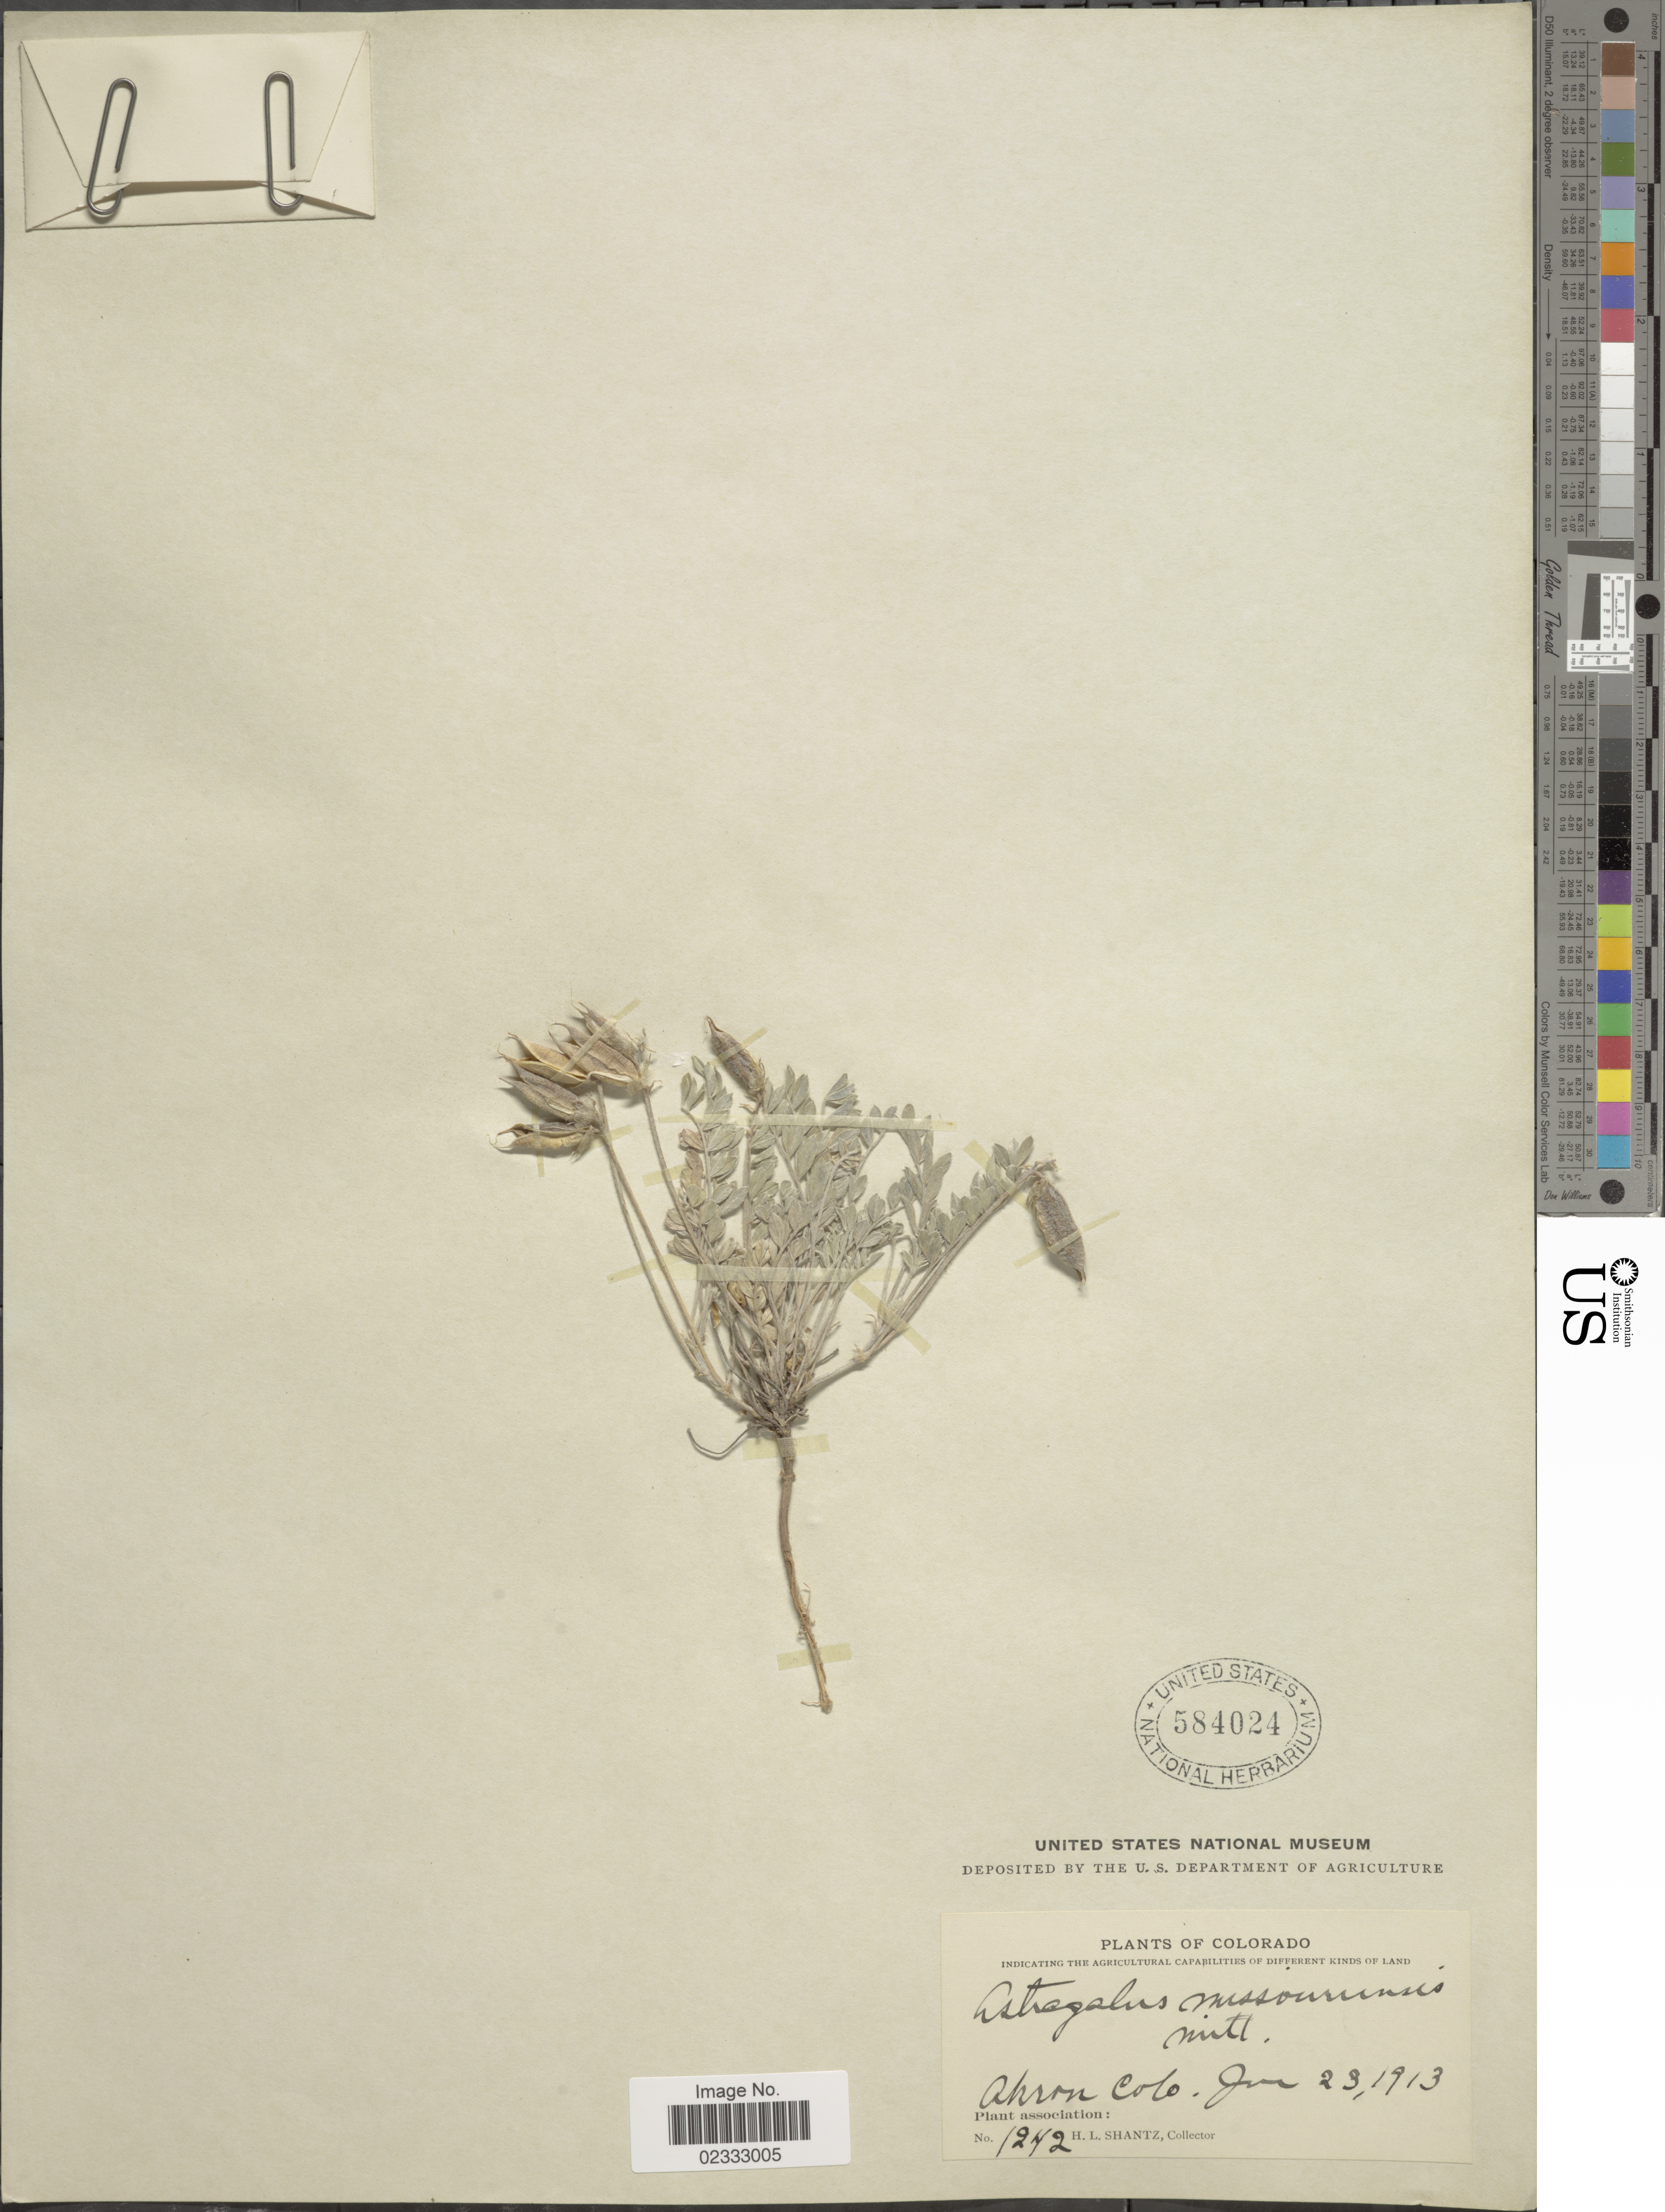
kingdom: Plantae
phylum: Tracheophyta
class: Magnoliopsida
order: Fabales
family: Fabaceae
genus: Astragalus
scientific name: Astragalus missouriensis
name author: Nutt.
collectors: H. Shantz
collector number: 1242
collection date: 1913-01-23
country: United States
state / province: Colorado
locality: Akron Colo.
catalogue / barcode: US 584024